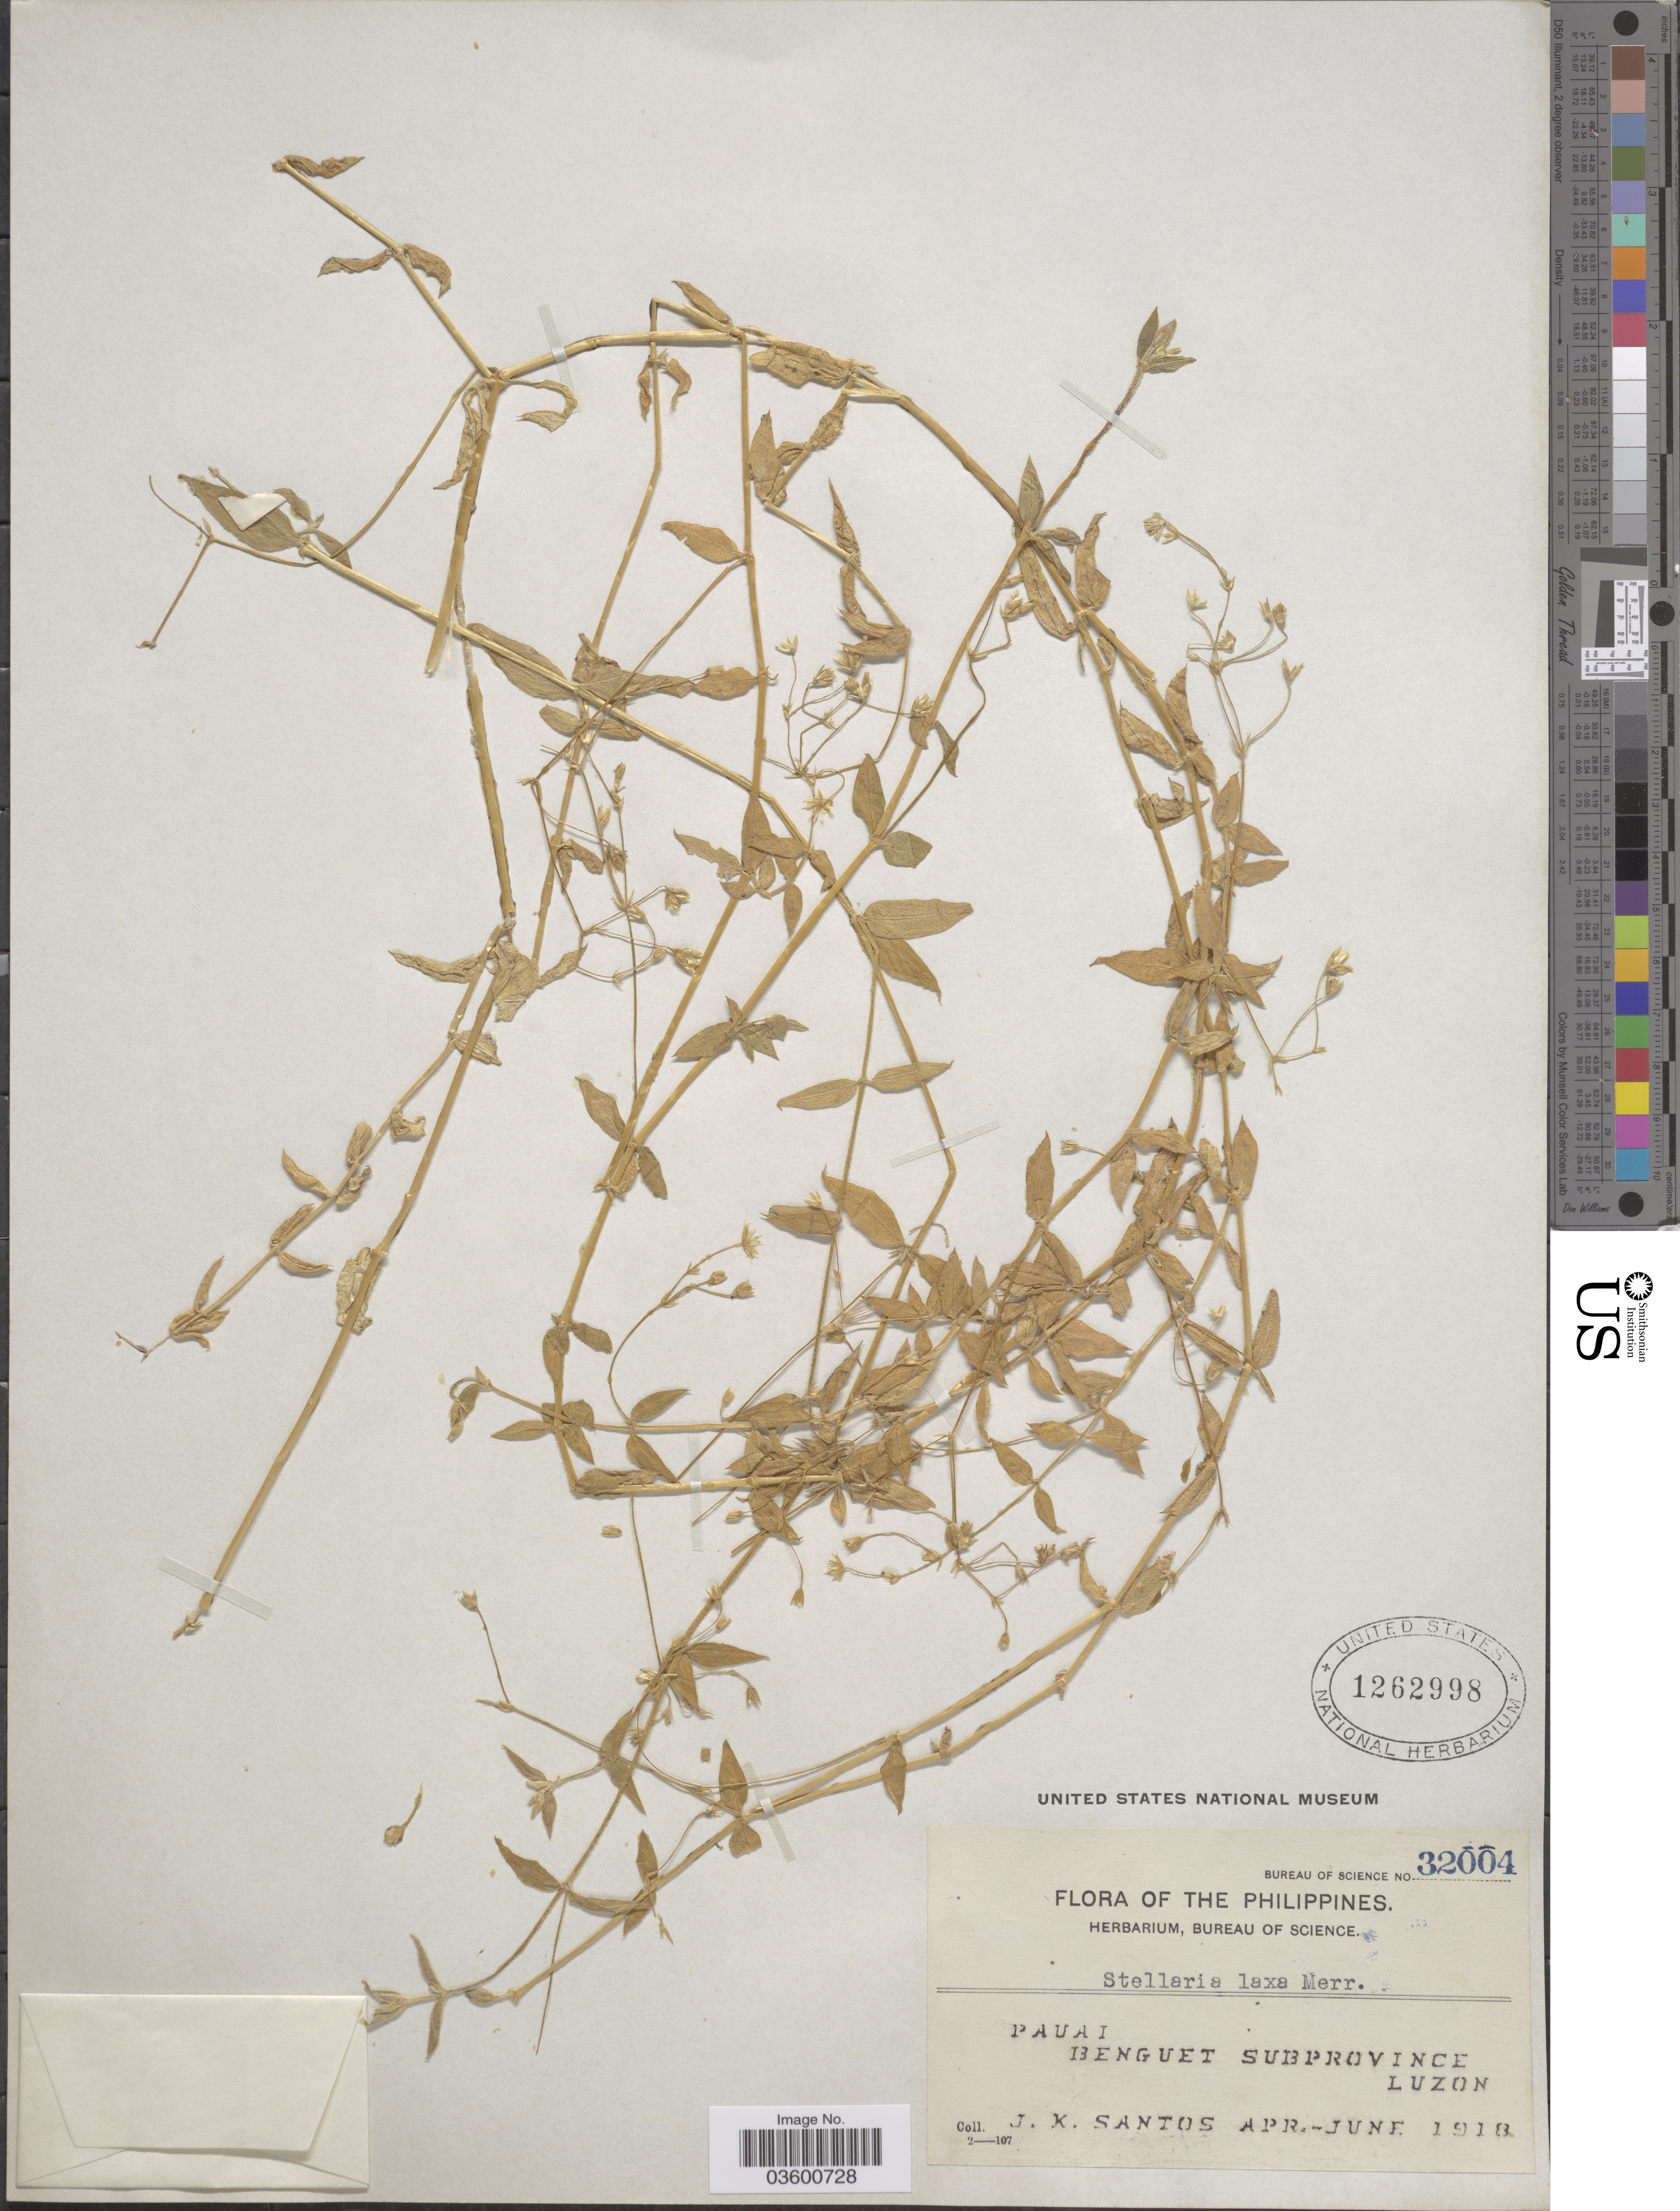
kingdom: Plantae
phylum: Tracheophyta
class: Magnoliopsida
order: Caryophyllales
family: Caryophyllaceae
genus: Alsine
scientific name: Alsine laxa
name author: Jord.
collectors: J. K. Santos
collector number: Bureau of Science 32004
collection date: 1918-04/1918-06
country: Philippines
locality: Pauai. Benguet Subprovince, Luzon.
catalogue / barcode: US 1262998